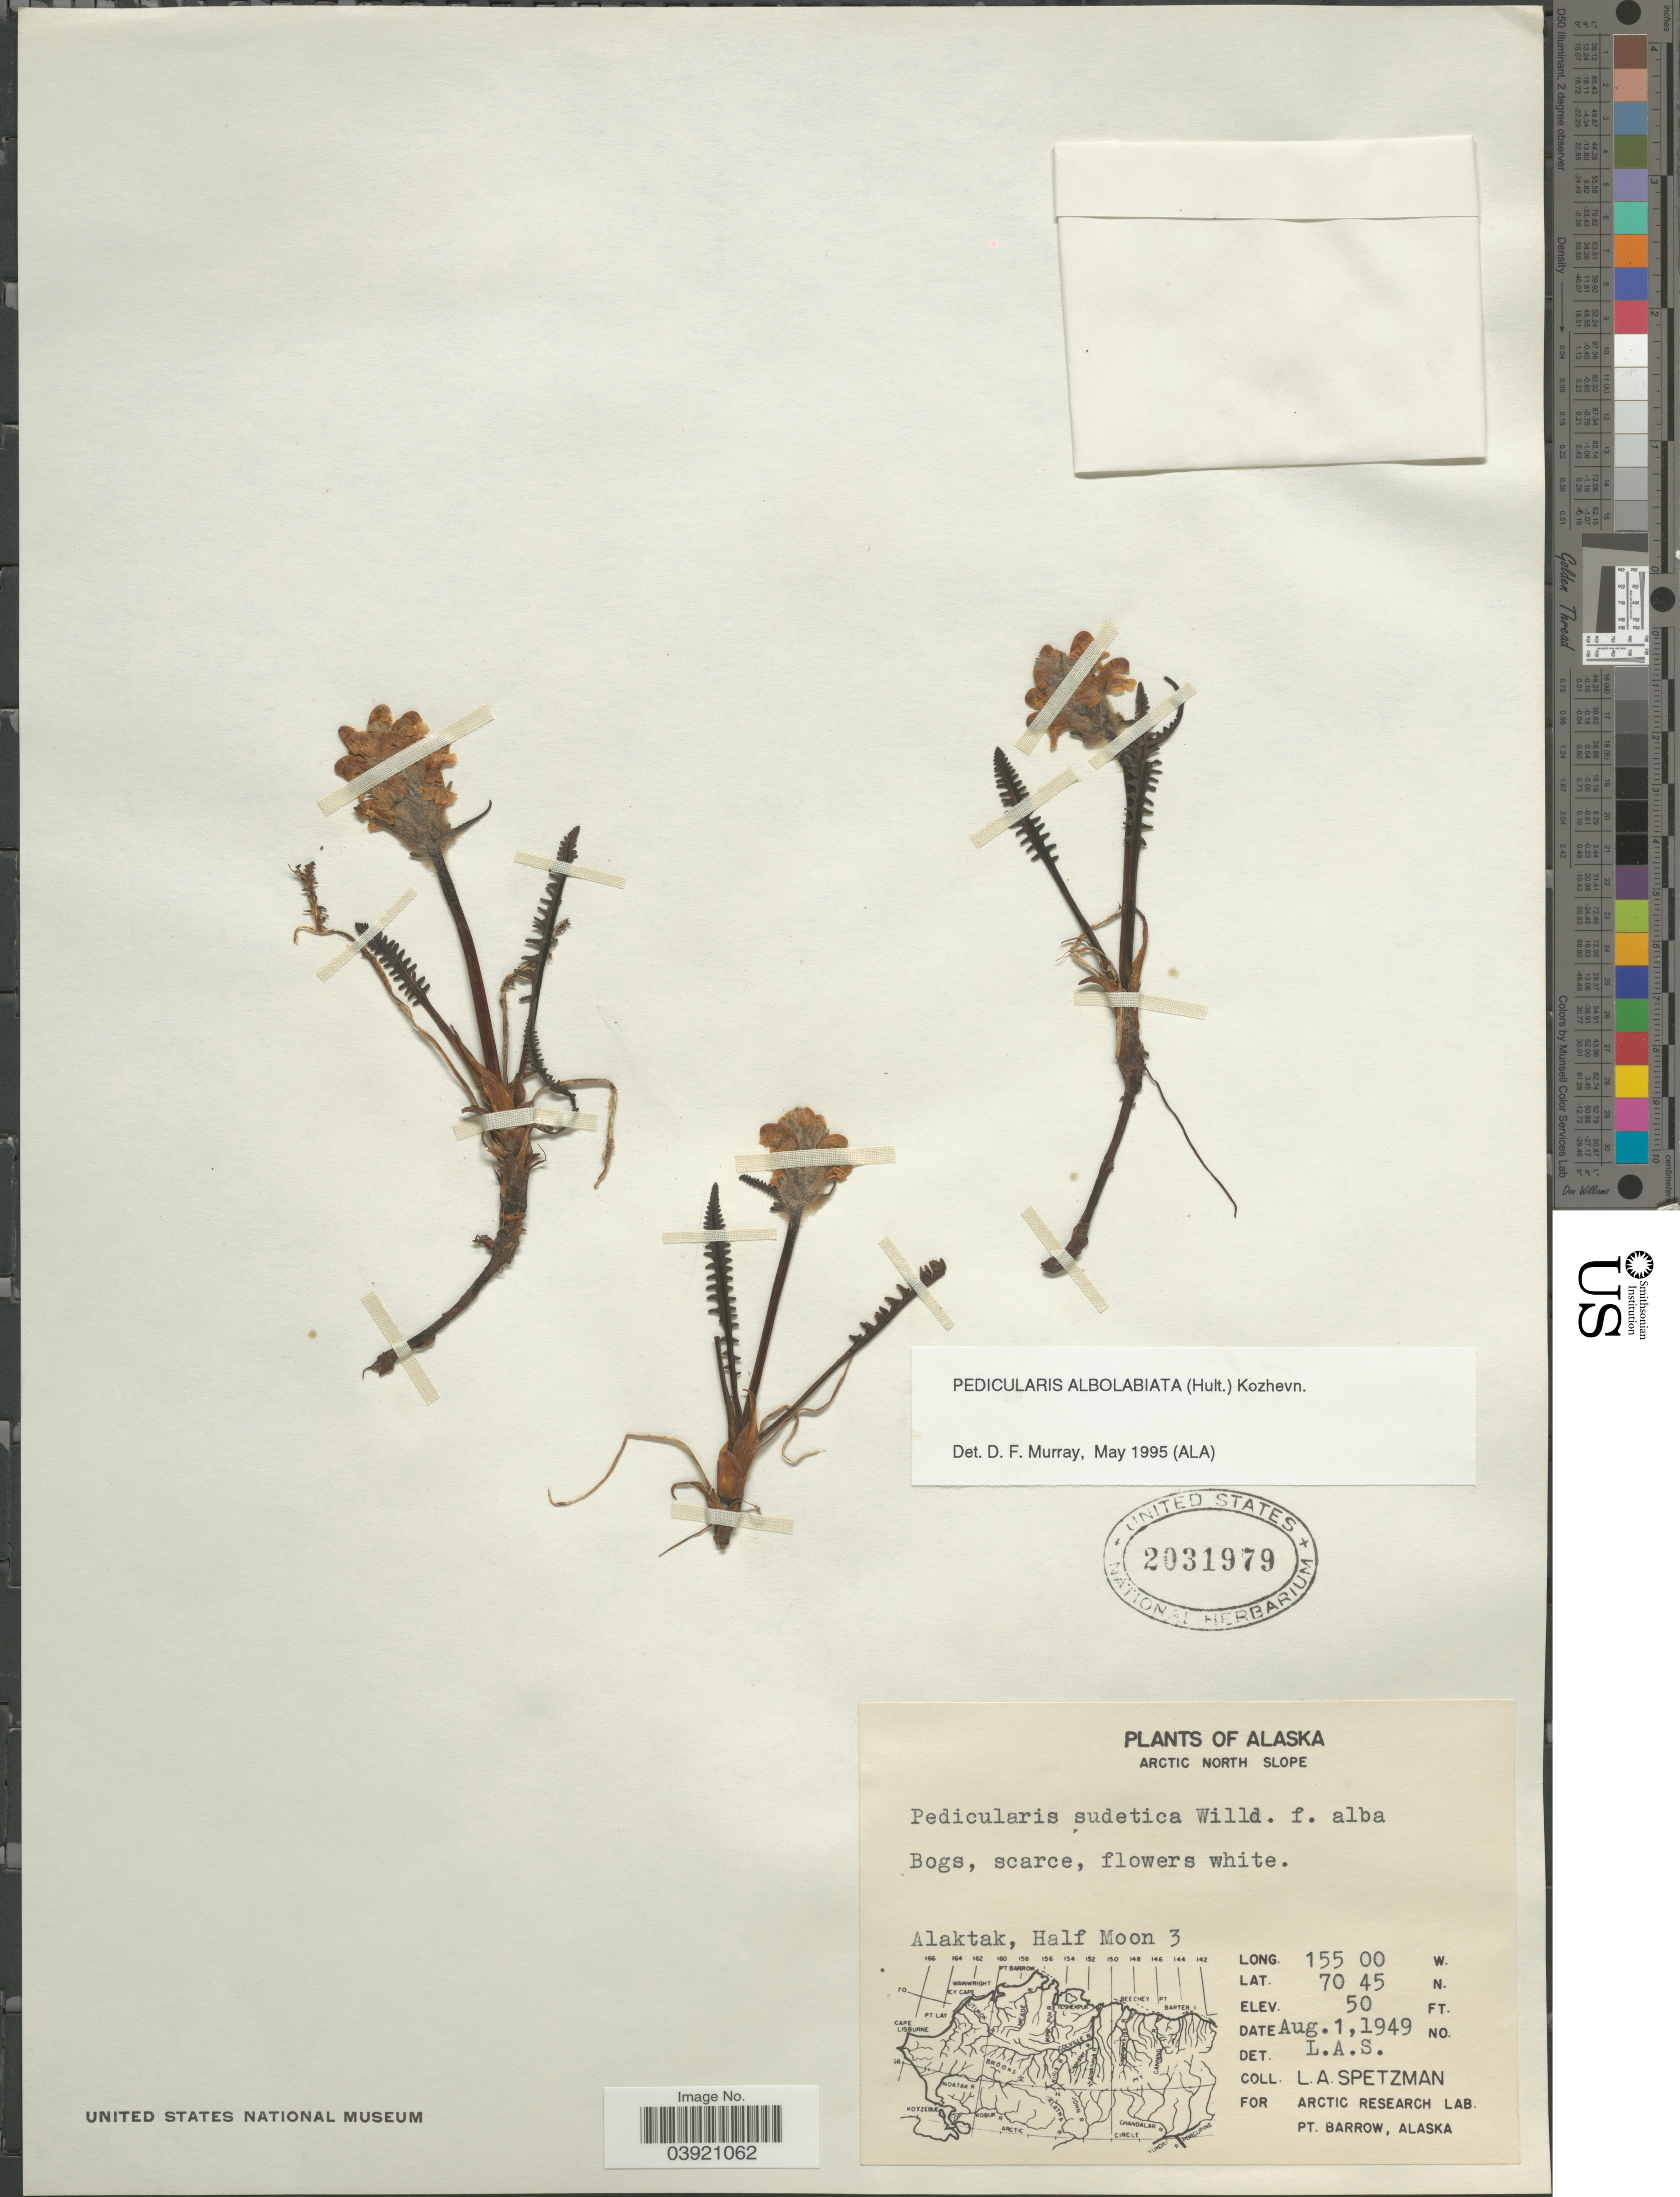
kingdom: Plantae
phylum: Tracheophyta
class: Magnoliopsida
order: Lamiales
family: Orobanchaceae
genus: Pedicularis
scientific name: Pedicularis albolabiata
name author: (Hultén) Kozhevn.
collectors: L. Spetzman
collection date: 1949-08-01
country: United States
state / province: Alaska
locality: Arctic North Slope. Alaktak, Half Moon 3.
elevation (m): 15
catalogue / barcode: US 2031979